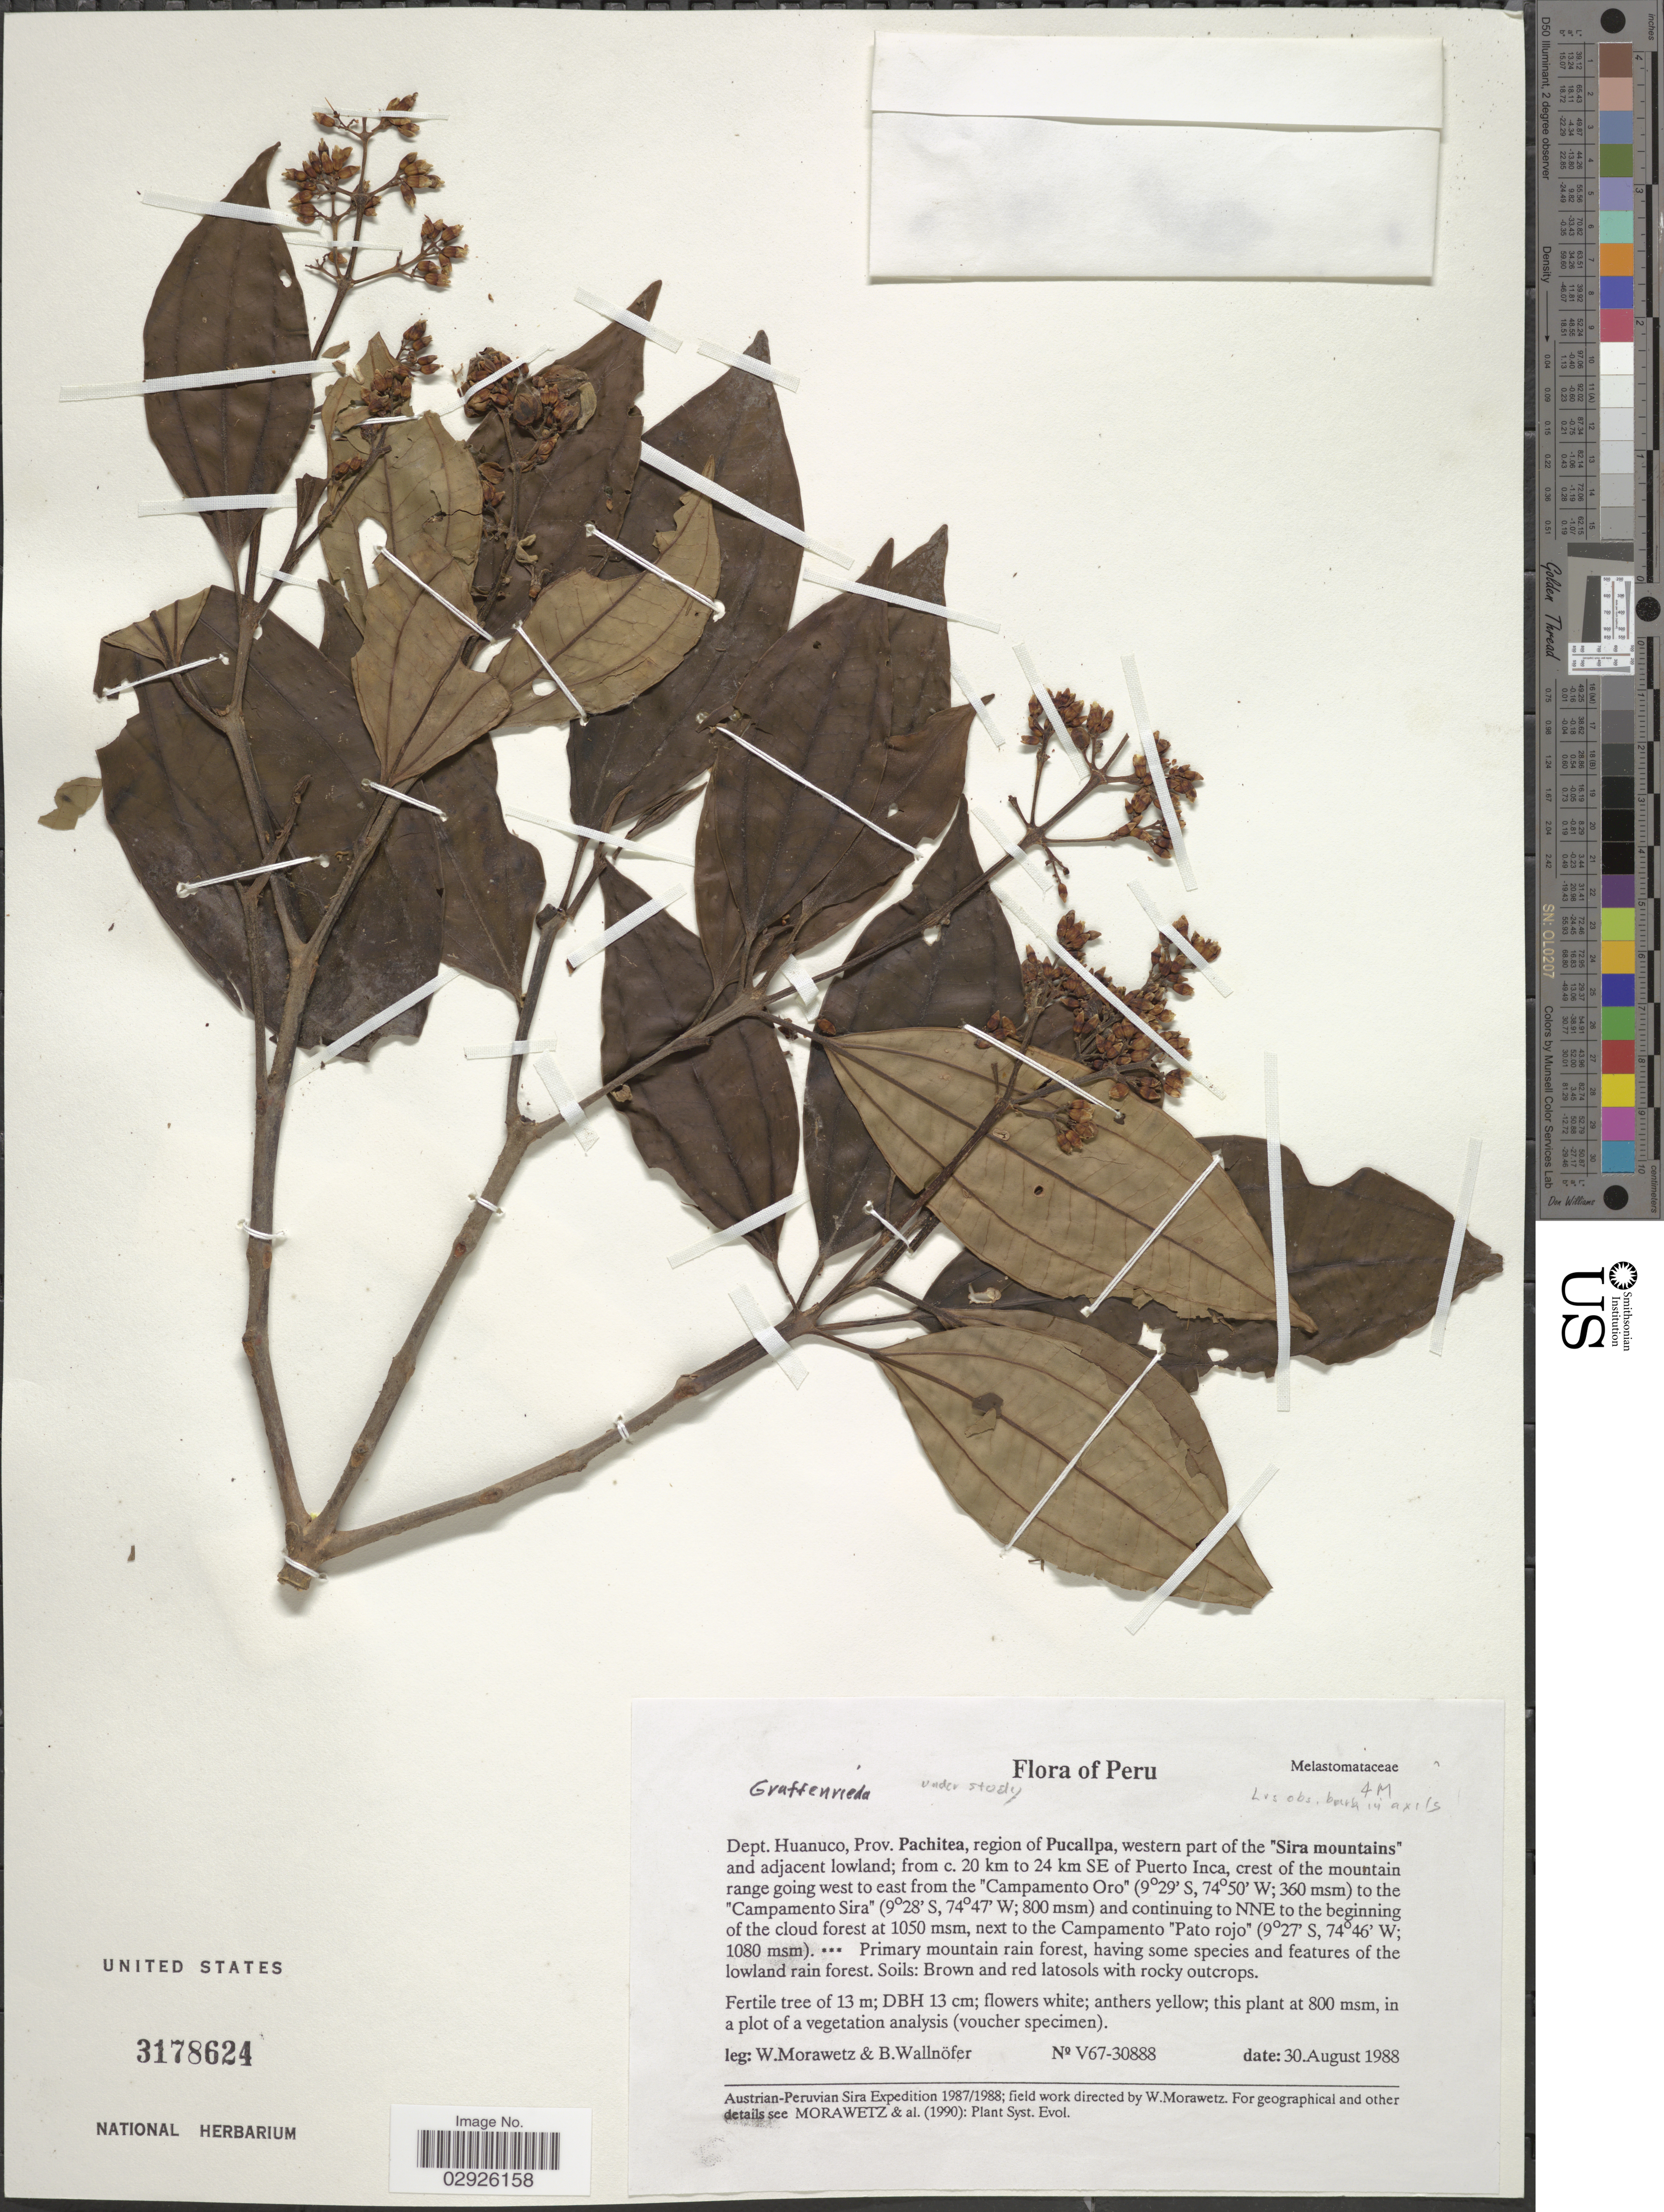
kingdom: Plantae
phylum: Tracheophyta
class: Magnoliopsida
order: Myrtales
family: Melastomataceae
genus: Graffenrieda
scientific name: Graffenrieda goldenbergii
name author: L.F. Lima et al.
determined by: Murillo, J. S.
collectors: W. Morawetz & B. Wallnöfer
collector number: V67-30888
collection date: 1988-08-30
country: Peru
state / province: Huánuco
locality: Dept. Huanuco, Prov. Pachitea, region of Pucallpa, western part of the "Sira mountains" and adjacent lowland; from c. 20 km to 24 km SW of Puerto Inca, crest of the mountain range going west to east from the "Campamento Oro" to the "Campamento Sira" and continuing to NNE to the beginning of the cloud forest, next to the Campamento "Pato rojo".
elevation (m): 800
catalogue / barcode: US 3178624